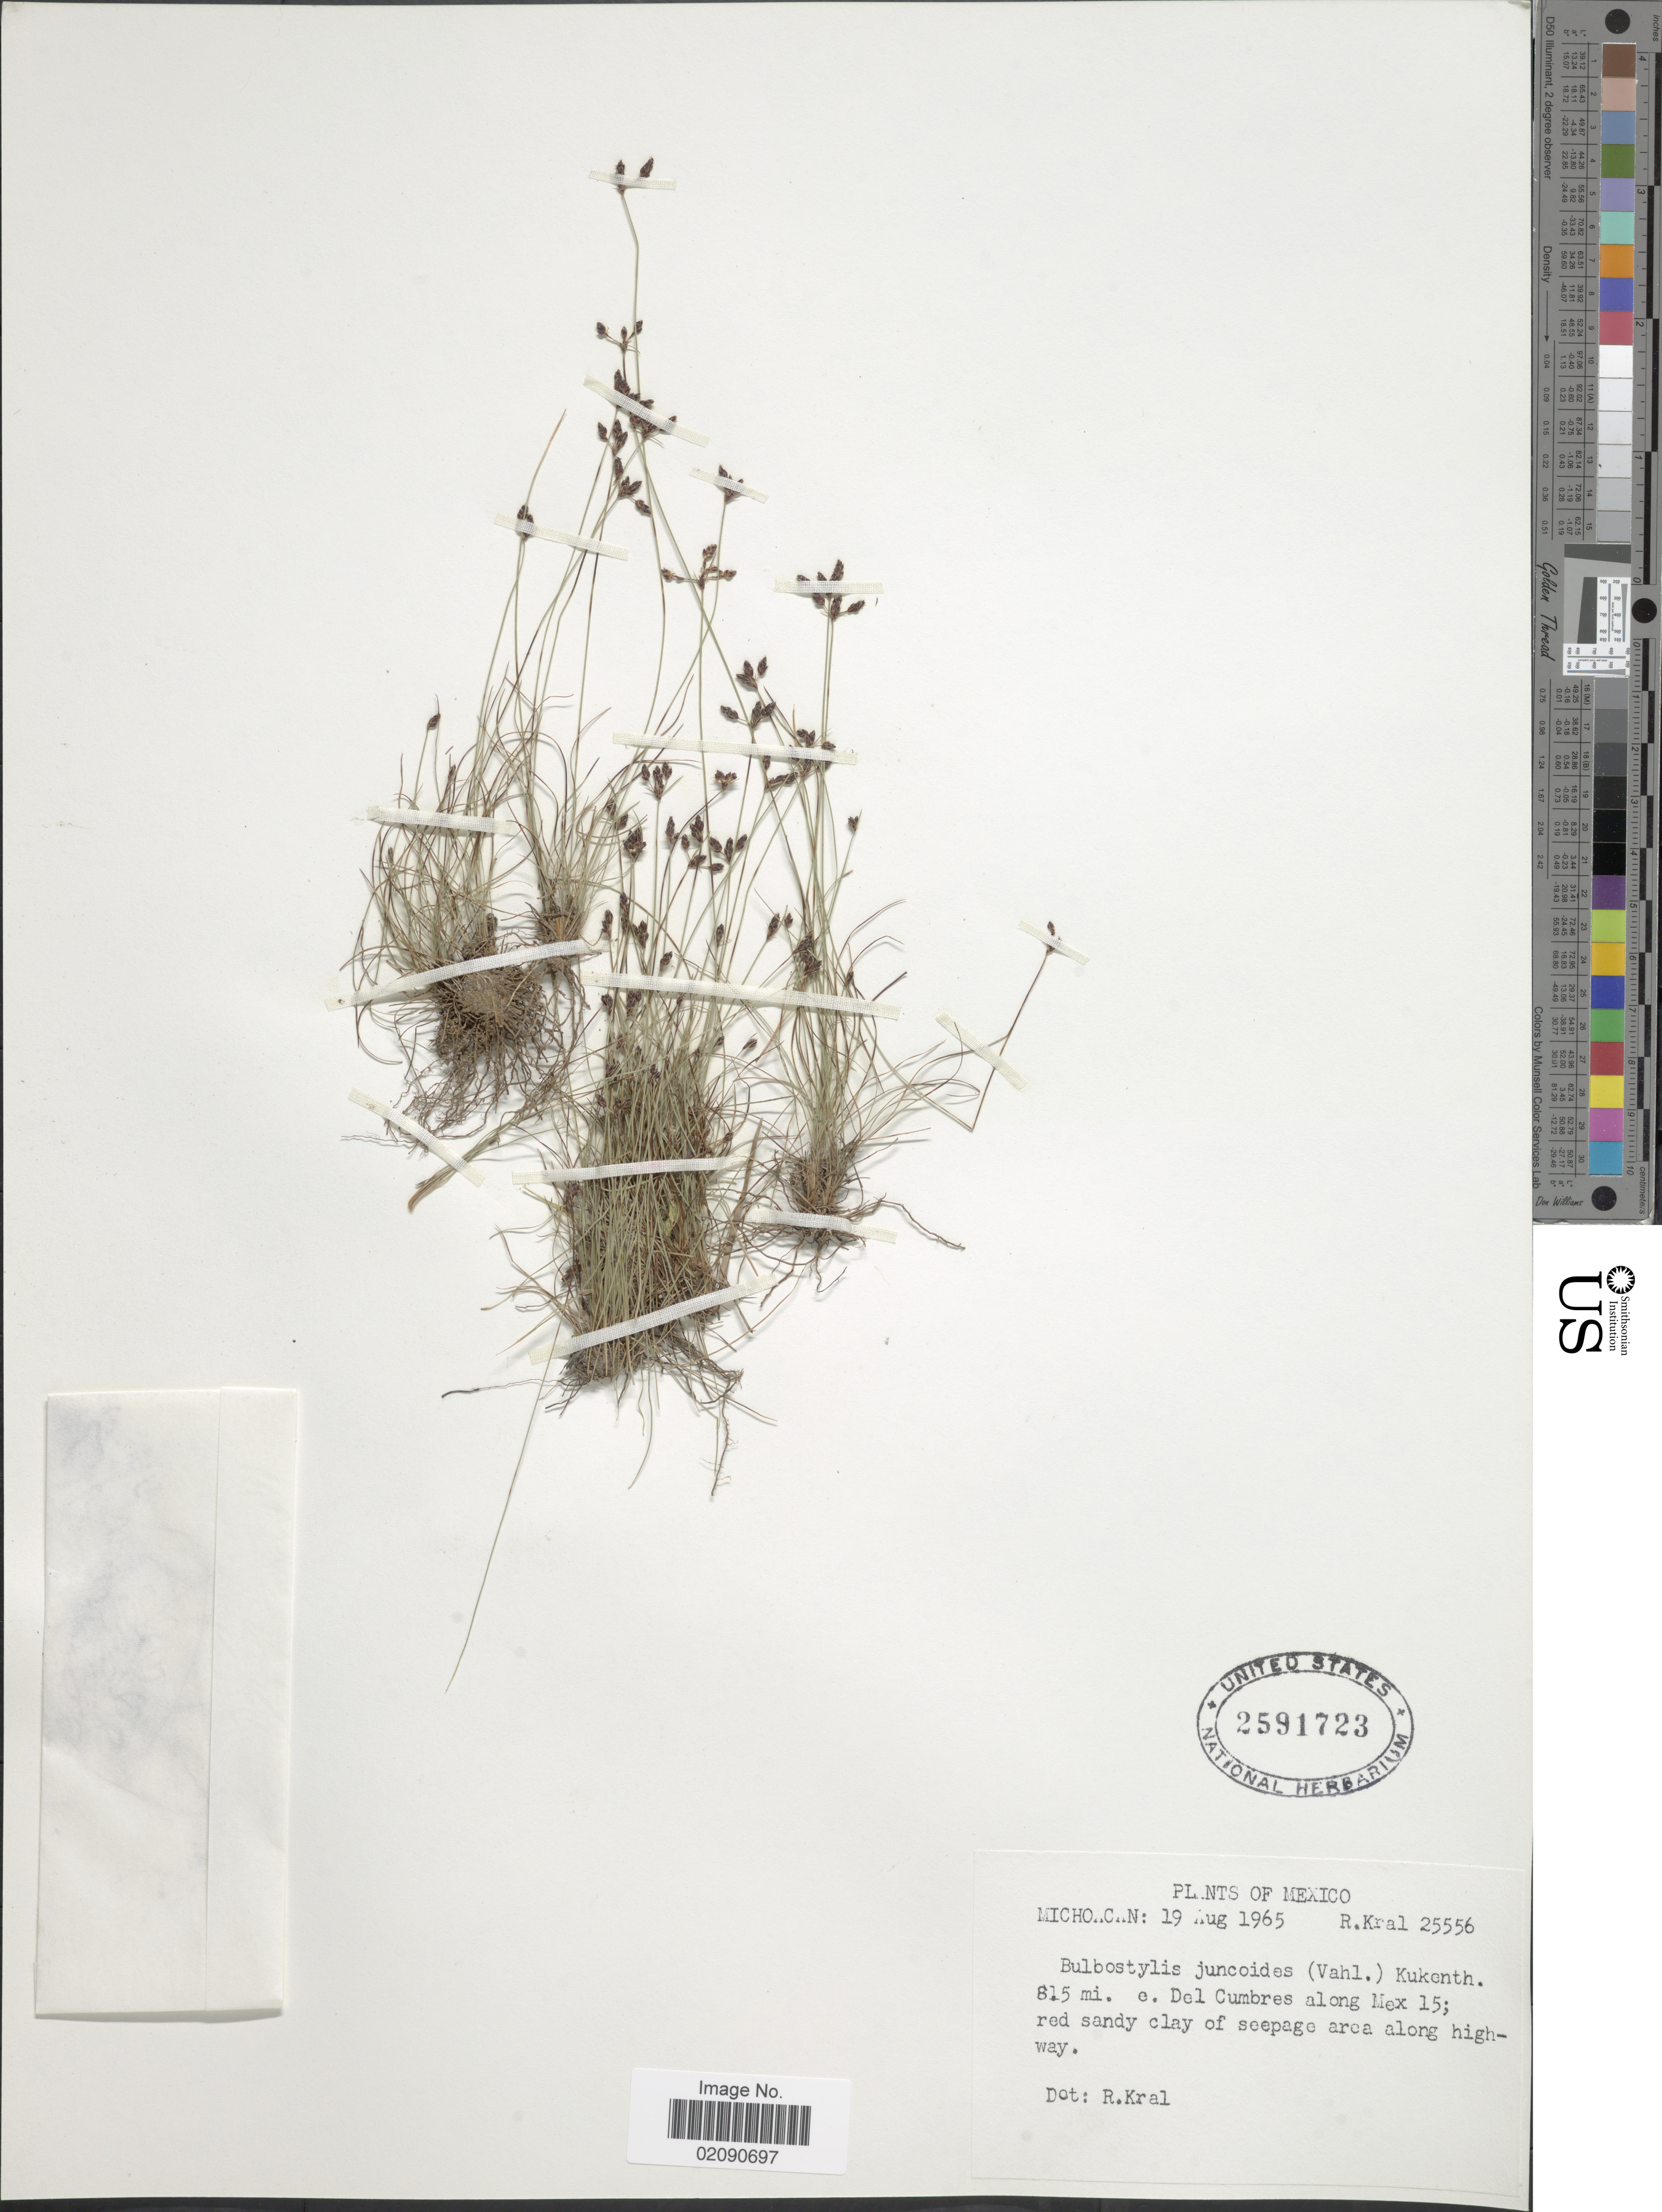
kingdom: Plantae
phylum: Tracheophyta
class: Liliopsida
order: Poales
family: Cyperaceae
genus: Bulbostylis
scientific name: Bulbostylis juncoides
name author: (Vahl) Kük. ex Herter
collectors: R. Kral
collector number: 25556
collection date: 1965-08-19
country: Mexico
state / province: Michoacán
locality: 8.5 mi. e. Del Cumbres along Mex 15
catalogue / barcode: US 2591723